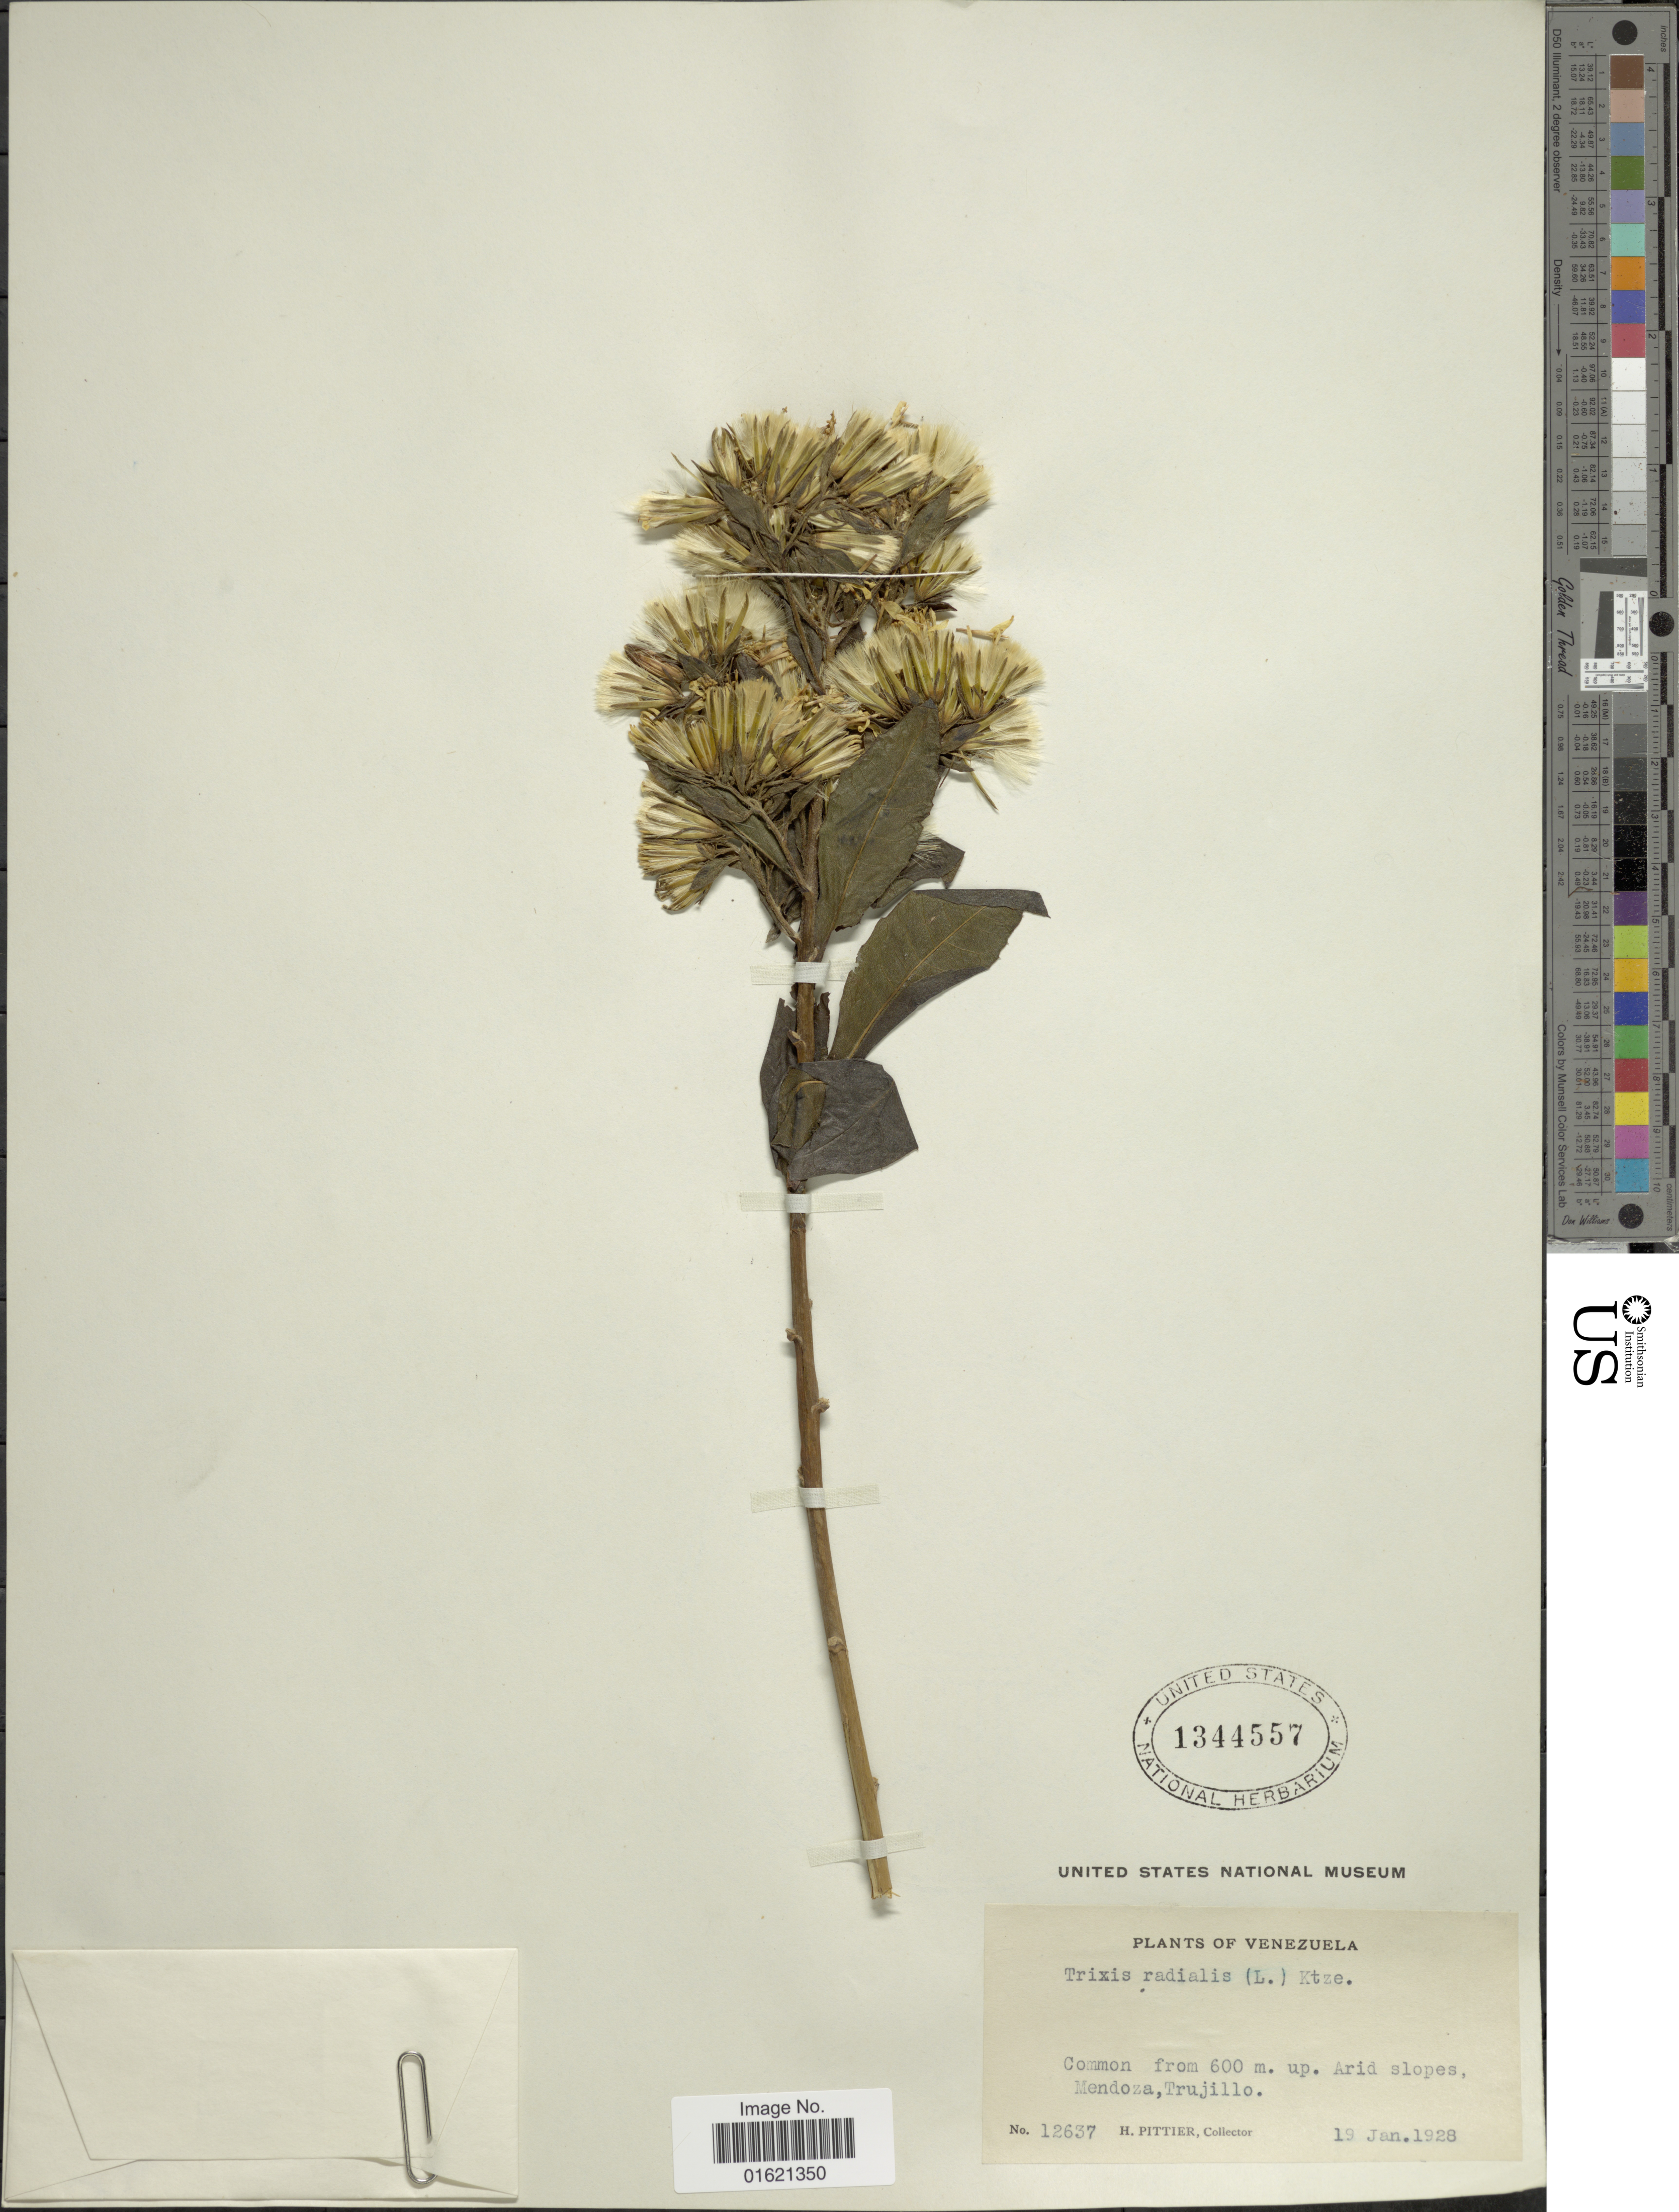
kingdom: Plantae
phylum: Tracheophyta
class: Magnoliopsida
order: Asterales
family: Asteraceae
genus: Trixis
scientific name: Trixis radialis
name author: (L.) Kuntze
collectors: H. F. Pittier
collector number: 12637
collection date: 1928-01-19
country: Venezuela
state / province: Trujillo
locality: Arid Slopes, Mendoza, Trujillo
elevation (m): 600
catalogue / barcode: US 1344557